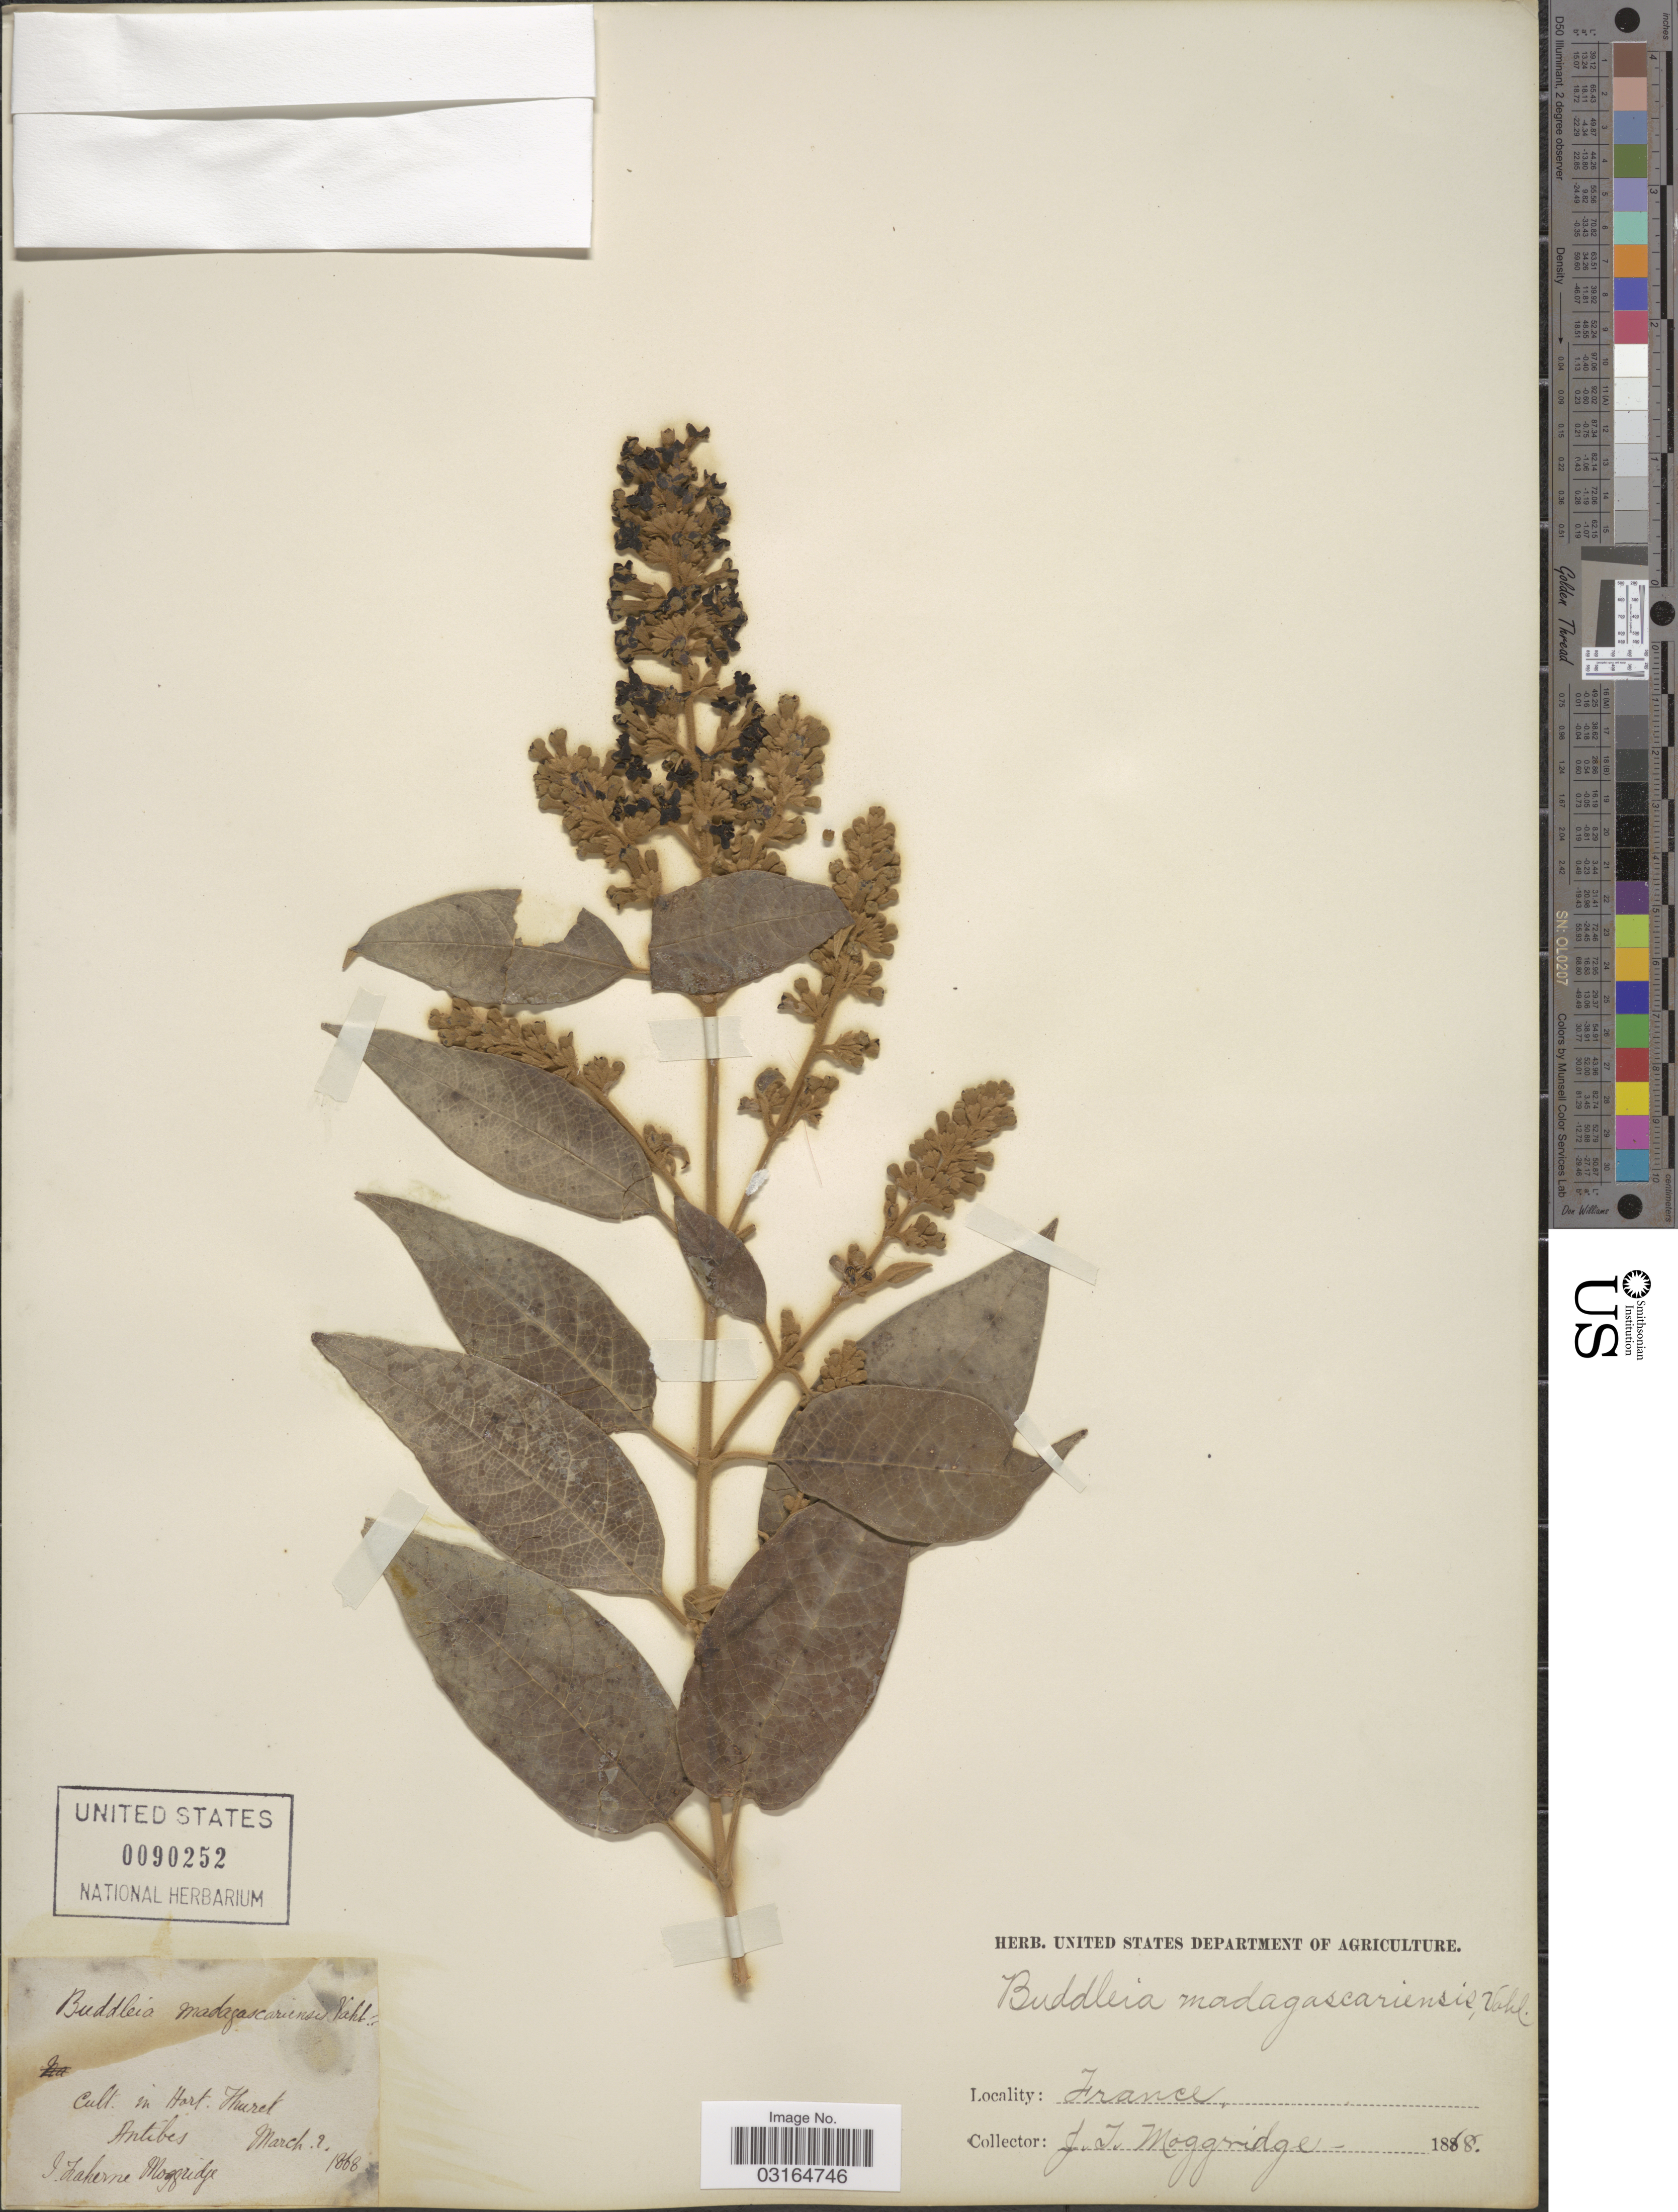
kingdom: Plantae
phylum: Tracheophyta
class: Magnoliopsida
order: Lamiales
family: Scrophulariaceae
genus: Buddleja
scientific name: Buddleja madagascariensis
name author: Lam.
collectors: J. T. Moggridge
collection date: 1868-03-02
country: France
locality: Cult. in Hort. Thuret. Antibes.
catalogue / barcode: US 90252